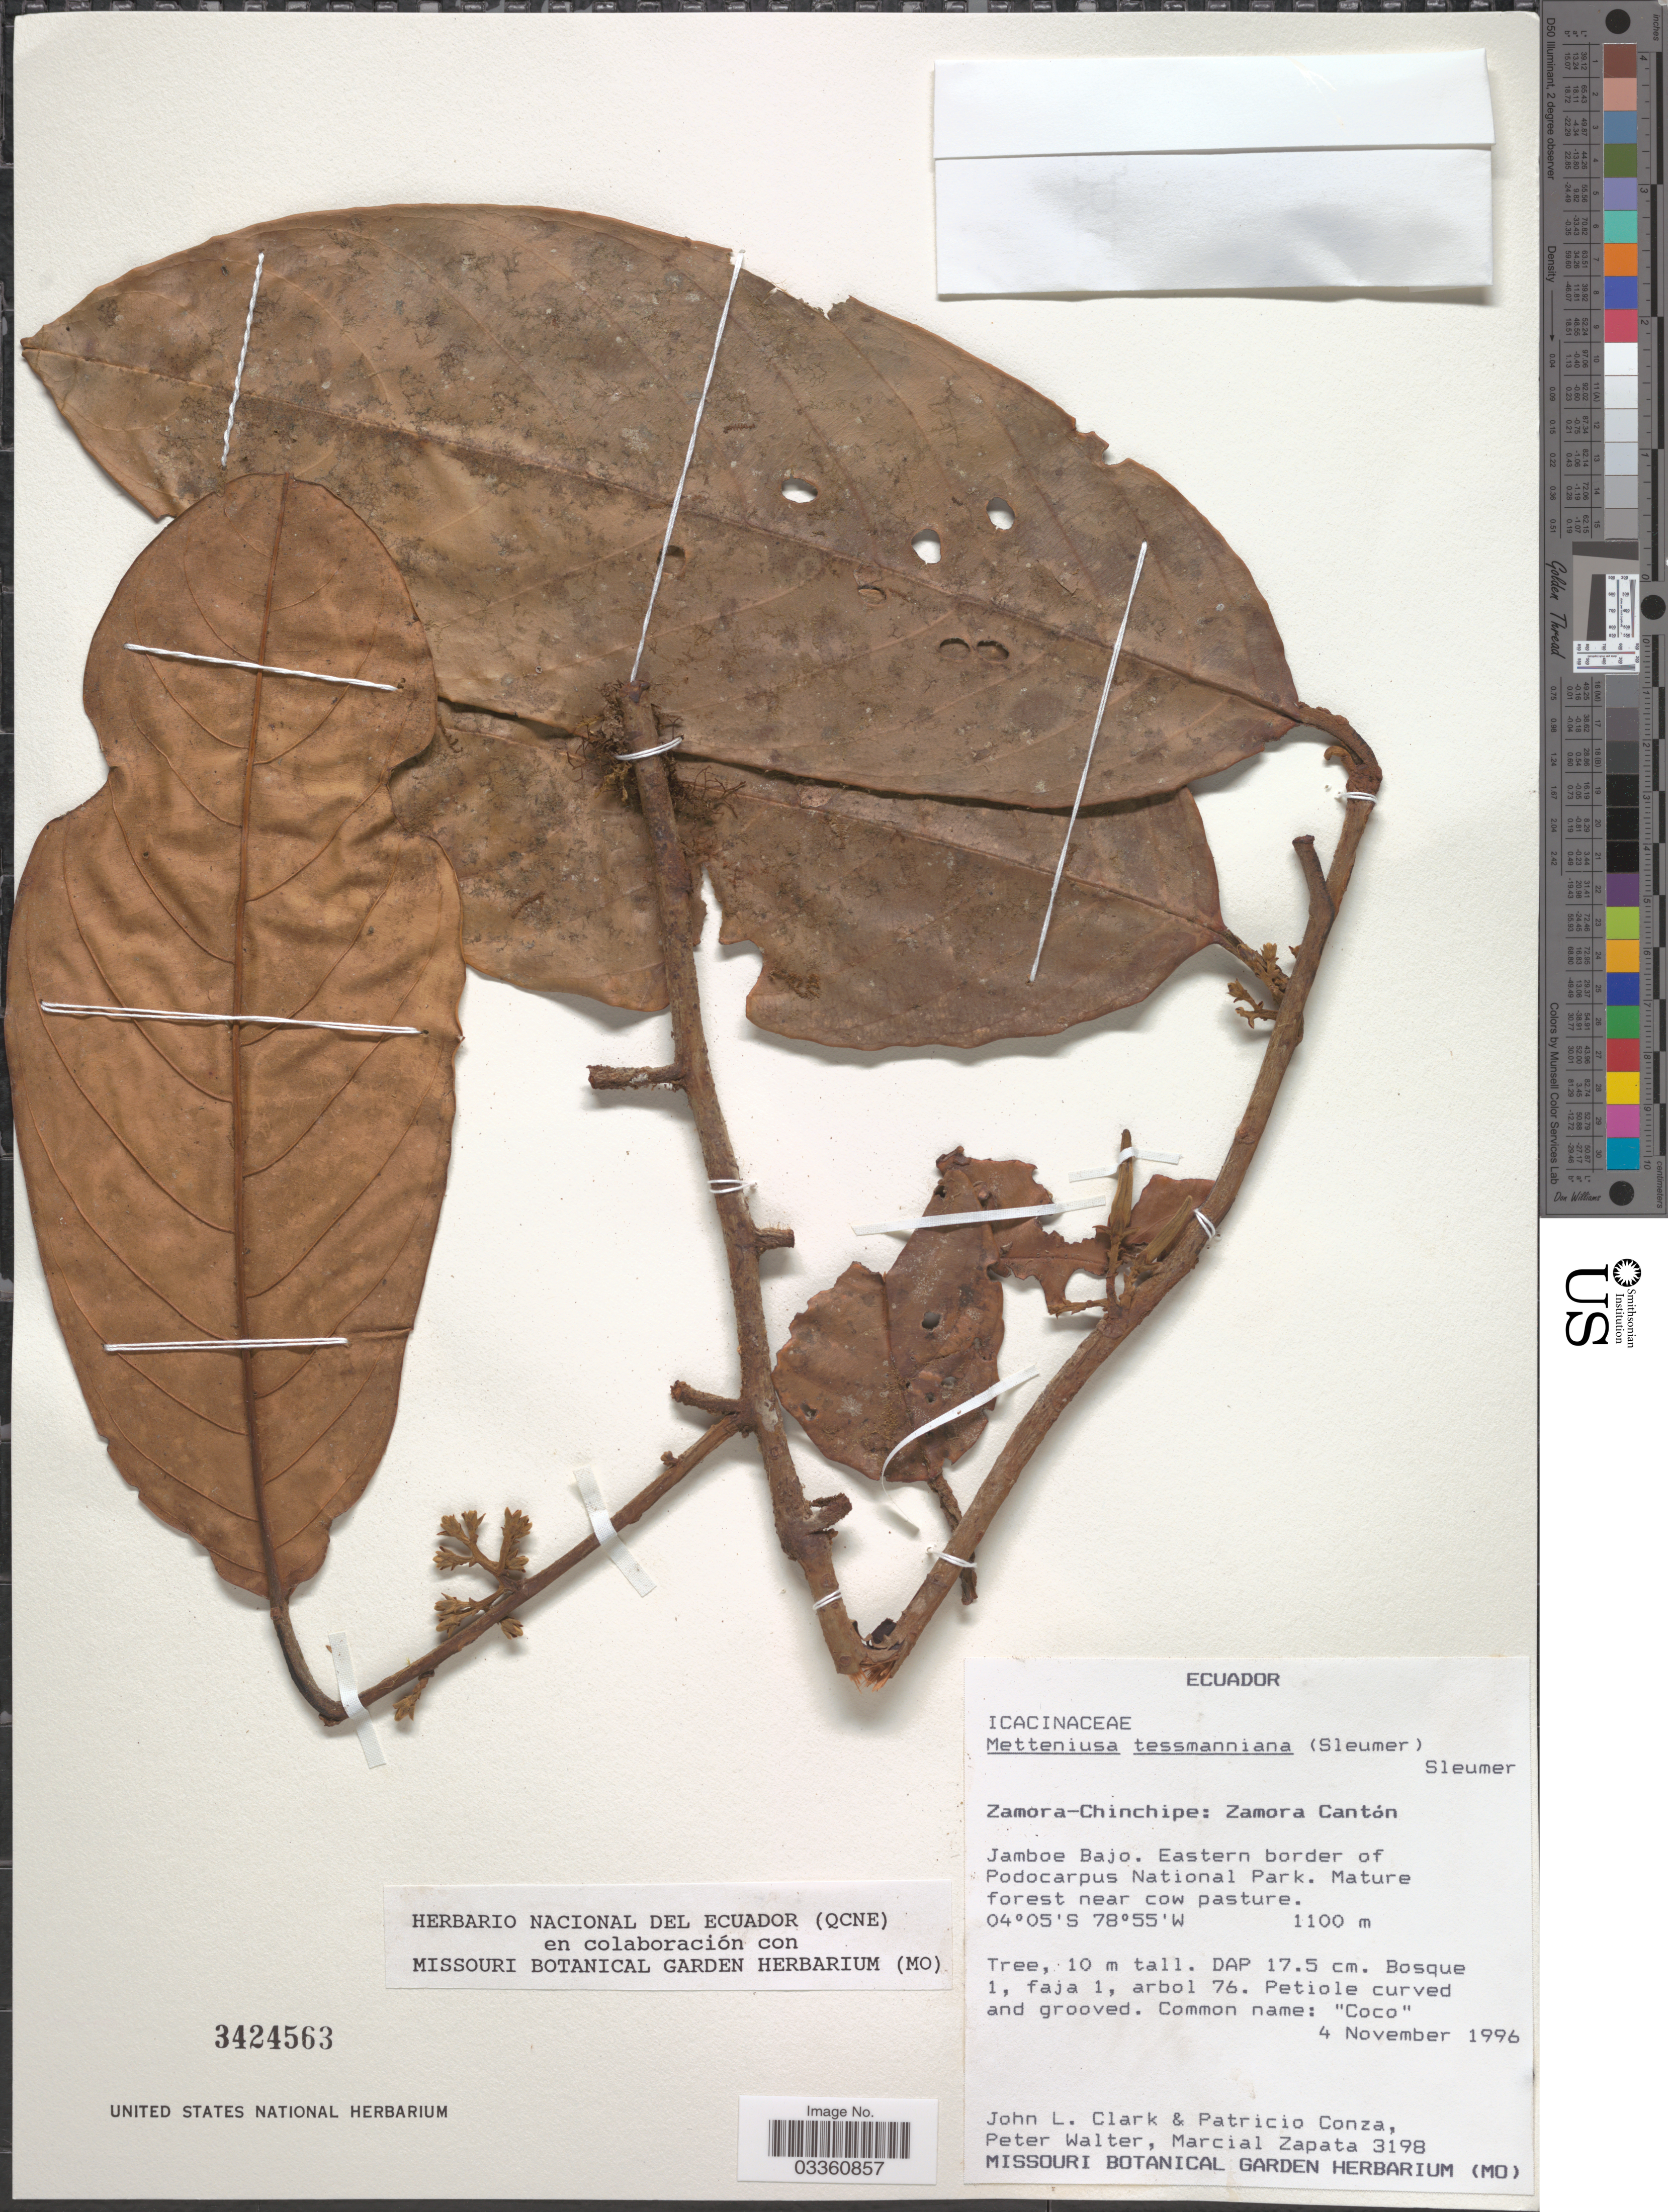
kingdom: Plantae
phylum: Tracheophyta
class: Magnoliopsida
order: Metteniusales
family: Metteniusaceae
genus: Metteniusa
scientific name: Metteniusa tessmanniana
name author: (Sleumer) Sleumer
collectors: J. L. Clark, P. Conza, P. Walter & M. Zapata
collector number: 3198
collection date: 1996-11-04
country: Ecuador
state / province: Zamora-Chinchipe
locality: Zamora Cantón. Jamboe Bajo. Eastern border of Podocarpus National Park.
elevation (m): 1100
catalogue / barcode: US 3424563